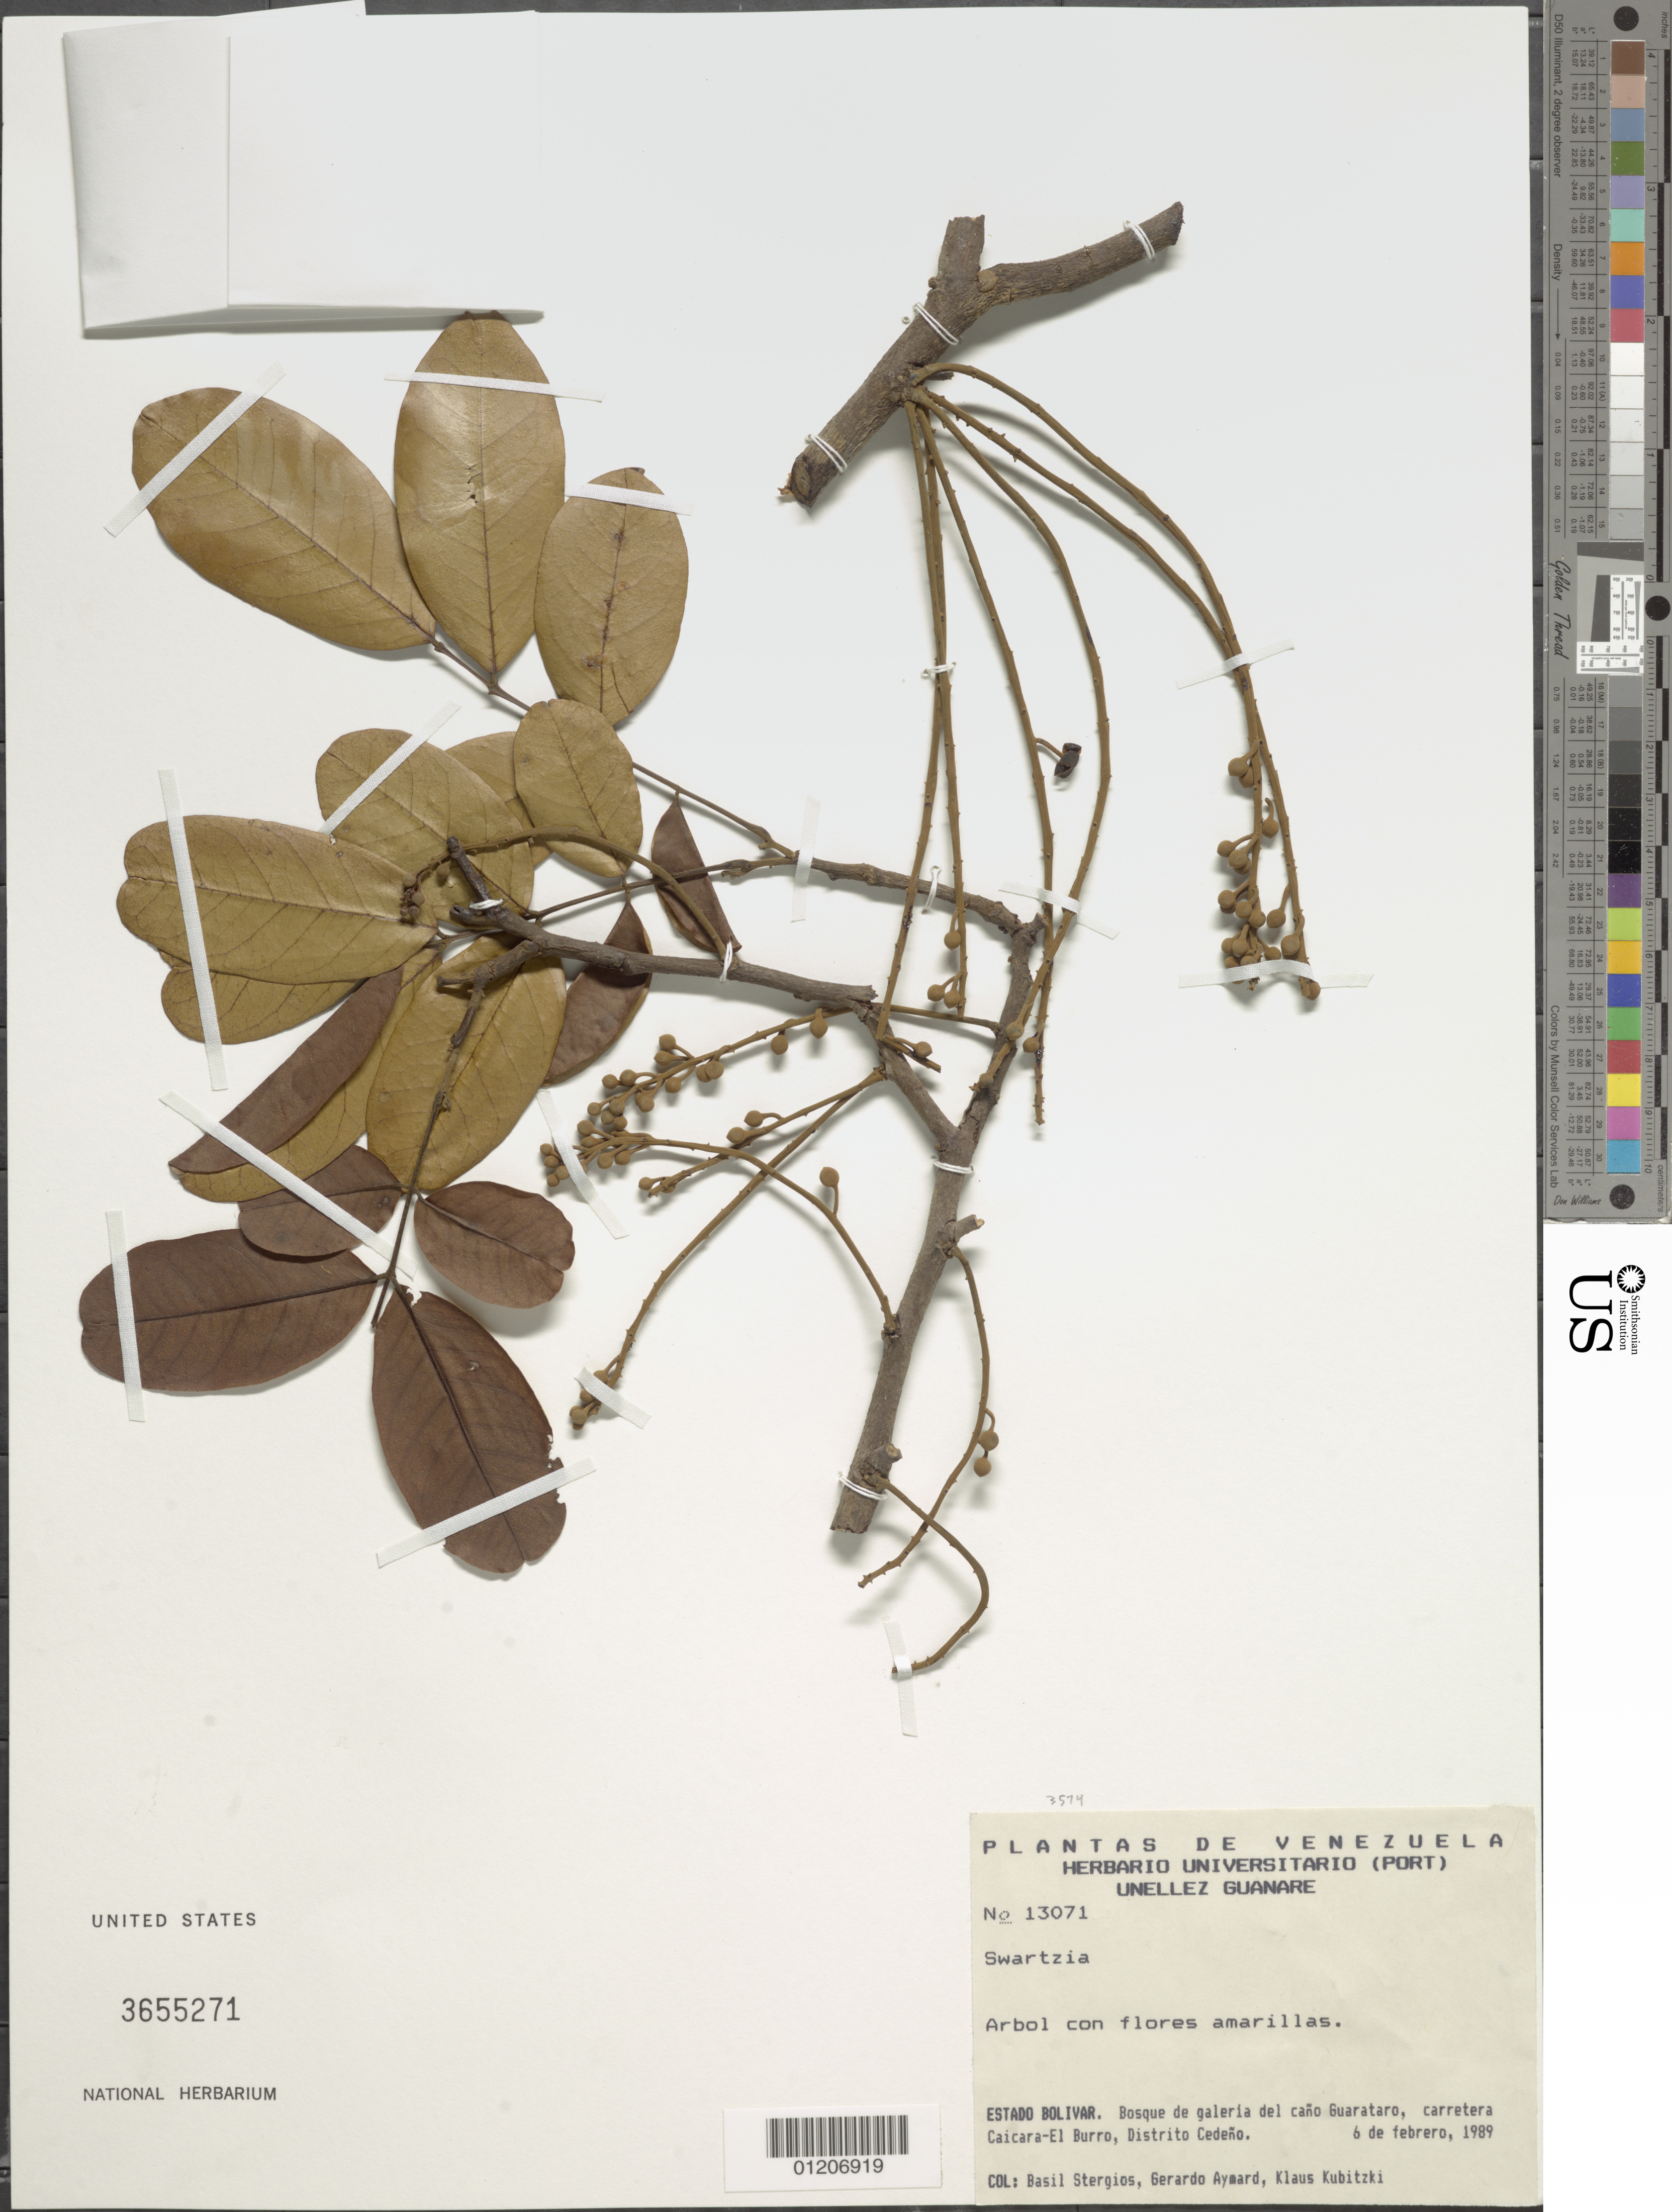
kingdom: Plantae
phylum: Tracheophyta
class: Magnoliopsida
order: Fabales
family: Fabaceae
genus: Swartzia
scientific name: Swartzia sp.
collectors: B. G. Stergios, G. A. Aymard & K. Kubitzki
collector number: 13071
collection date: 1989-02-06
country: Venezuela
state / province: Bolívar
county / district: Cedeño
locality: Cano Guarataro, carretera Caicara-El Burro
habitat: Bosque de galeria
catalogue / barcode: US 3655271